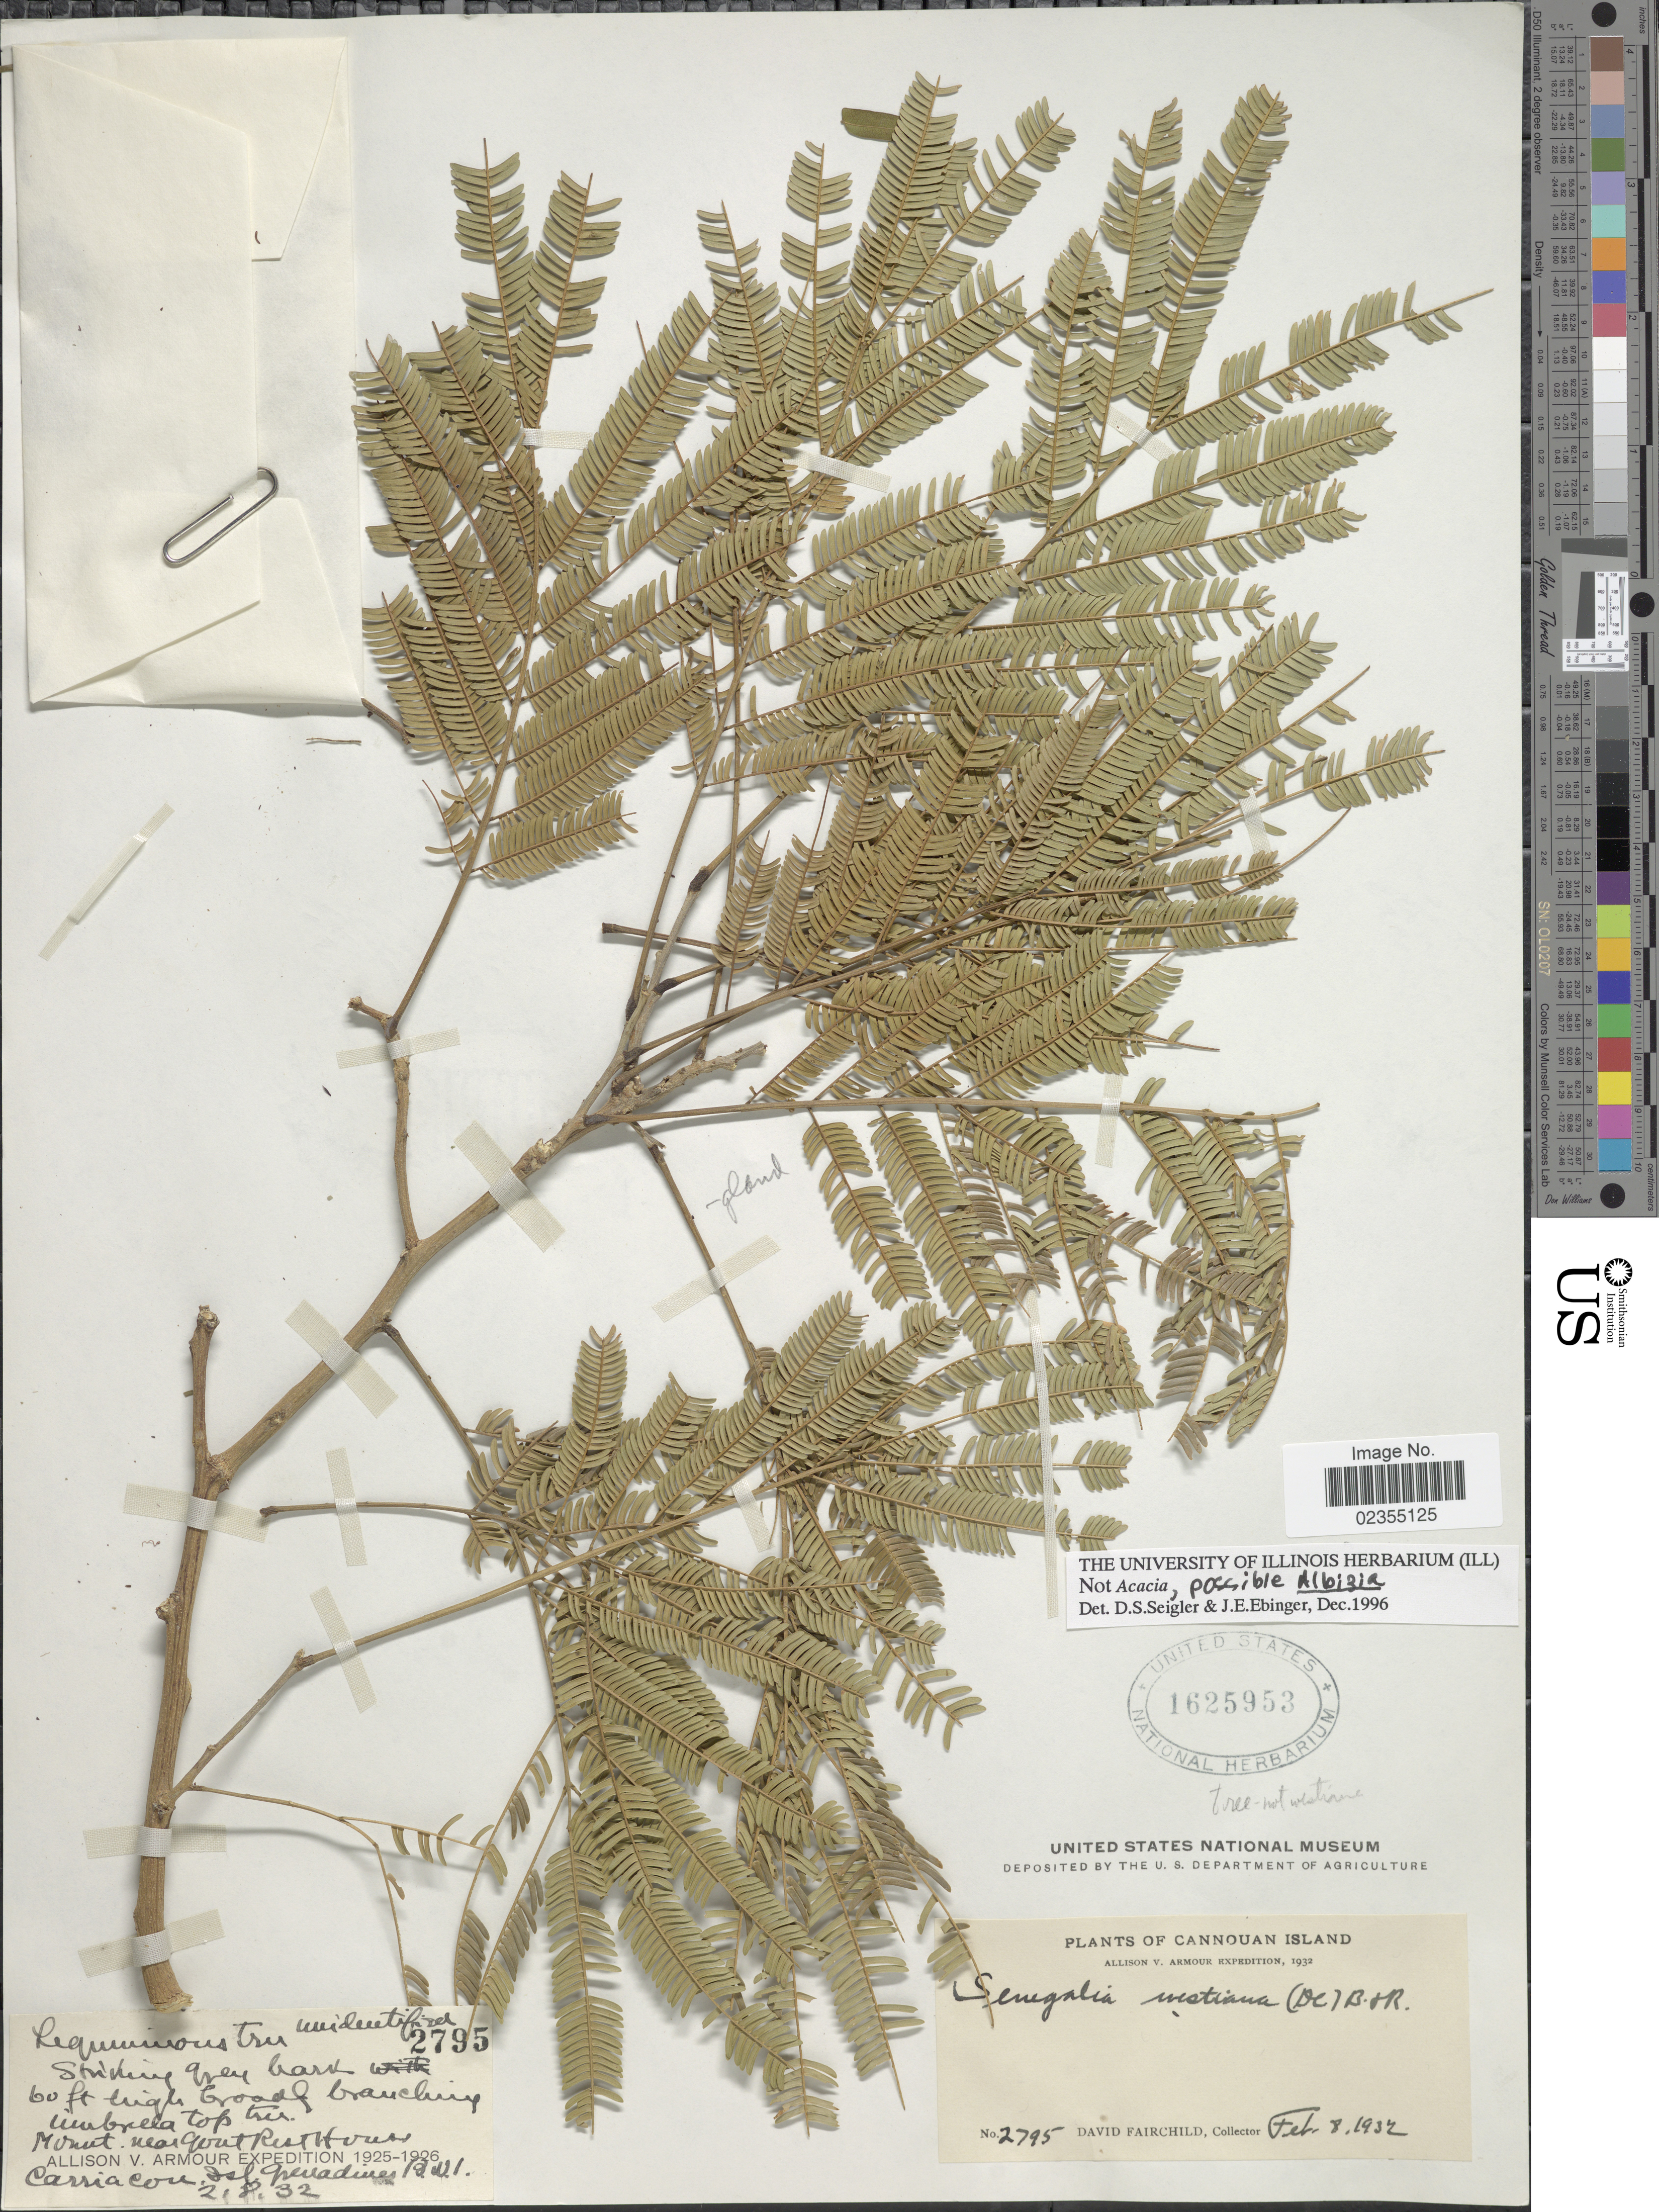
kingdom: Plantae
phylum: Tracheophyta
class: Magnoliopsida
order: Fabales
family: Fabaceae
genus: Pseudalbizzia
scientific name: Pseudalbizzia niopoides var. niopoides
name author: (Spruce ex Benth.) Koenen & Duno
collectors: D. Fairchild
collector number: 2795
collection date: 1932-02-08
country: St. Vincent - Grenadines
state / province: Grenadines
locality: Carriacou Island. Monut. near Gout Rest House [interpreted]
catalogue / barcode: US 1625953